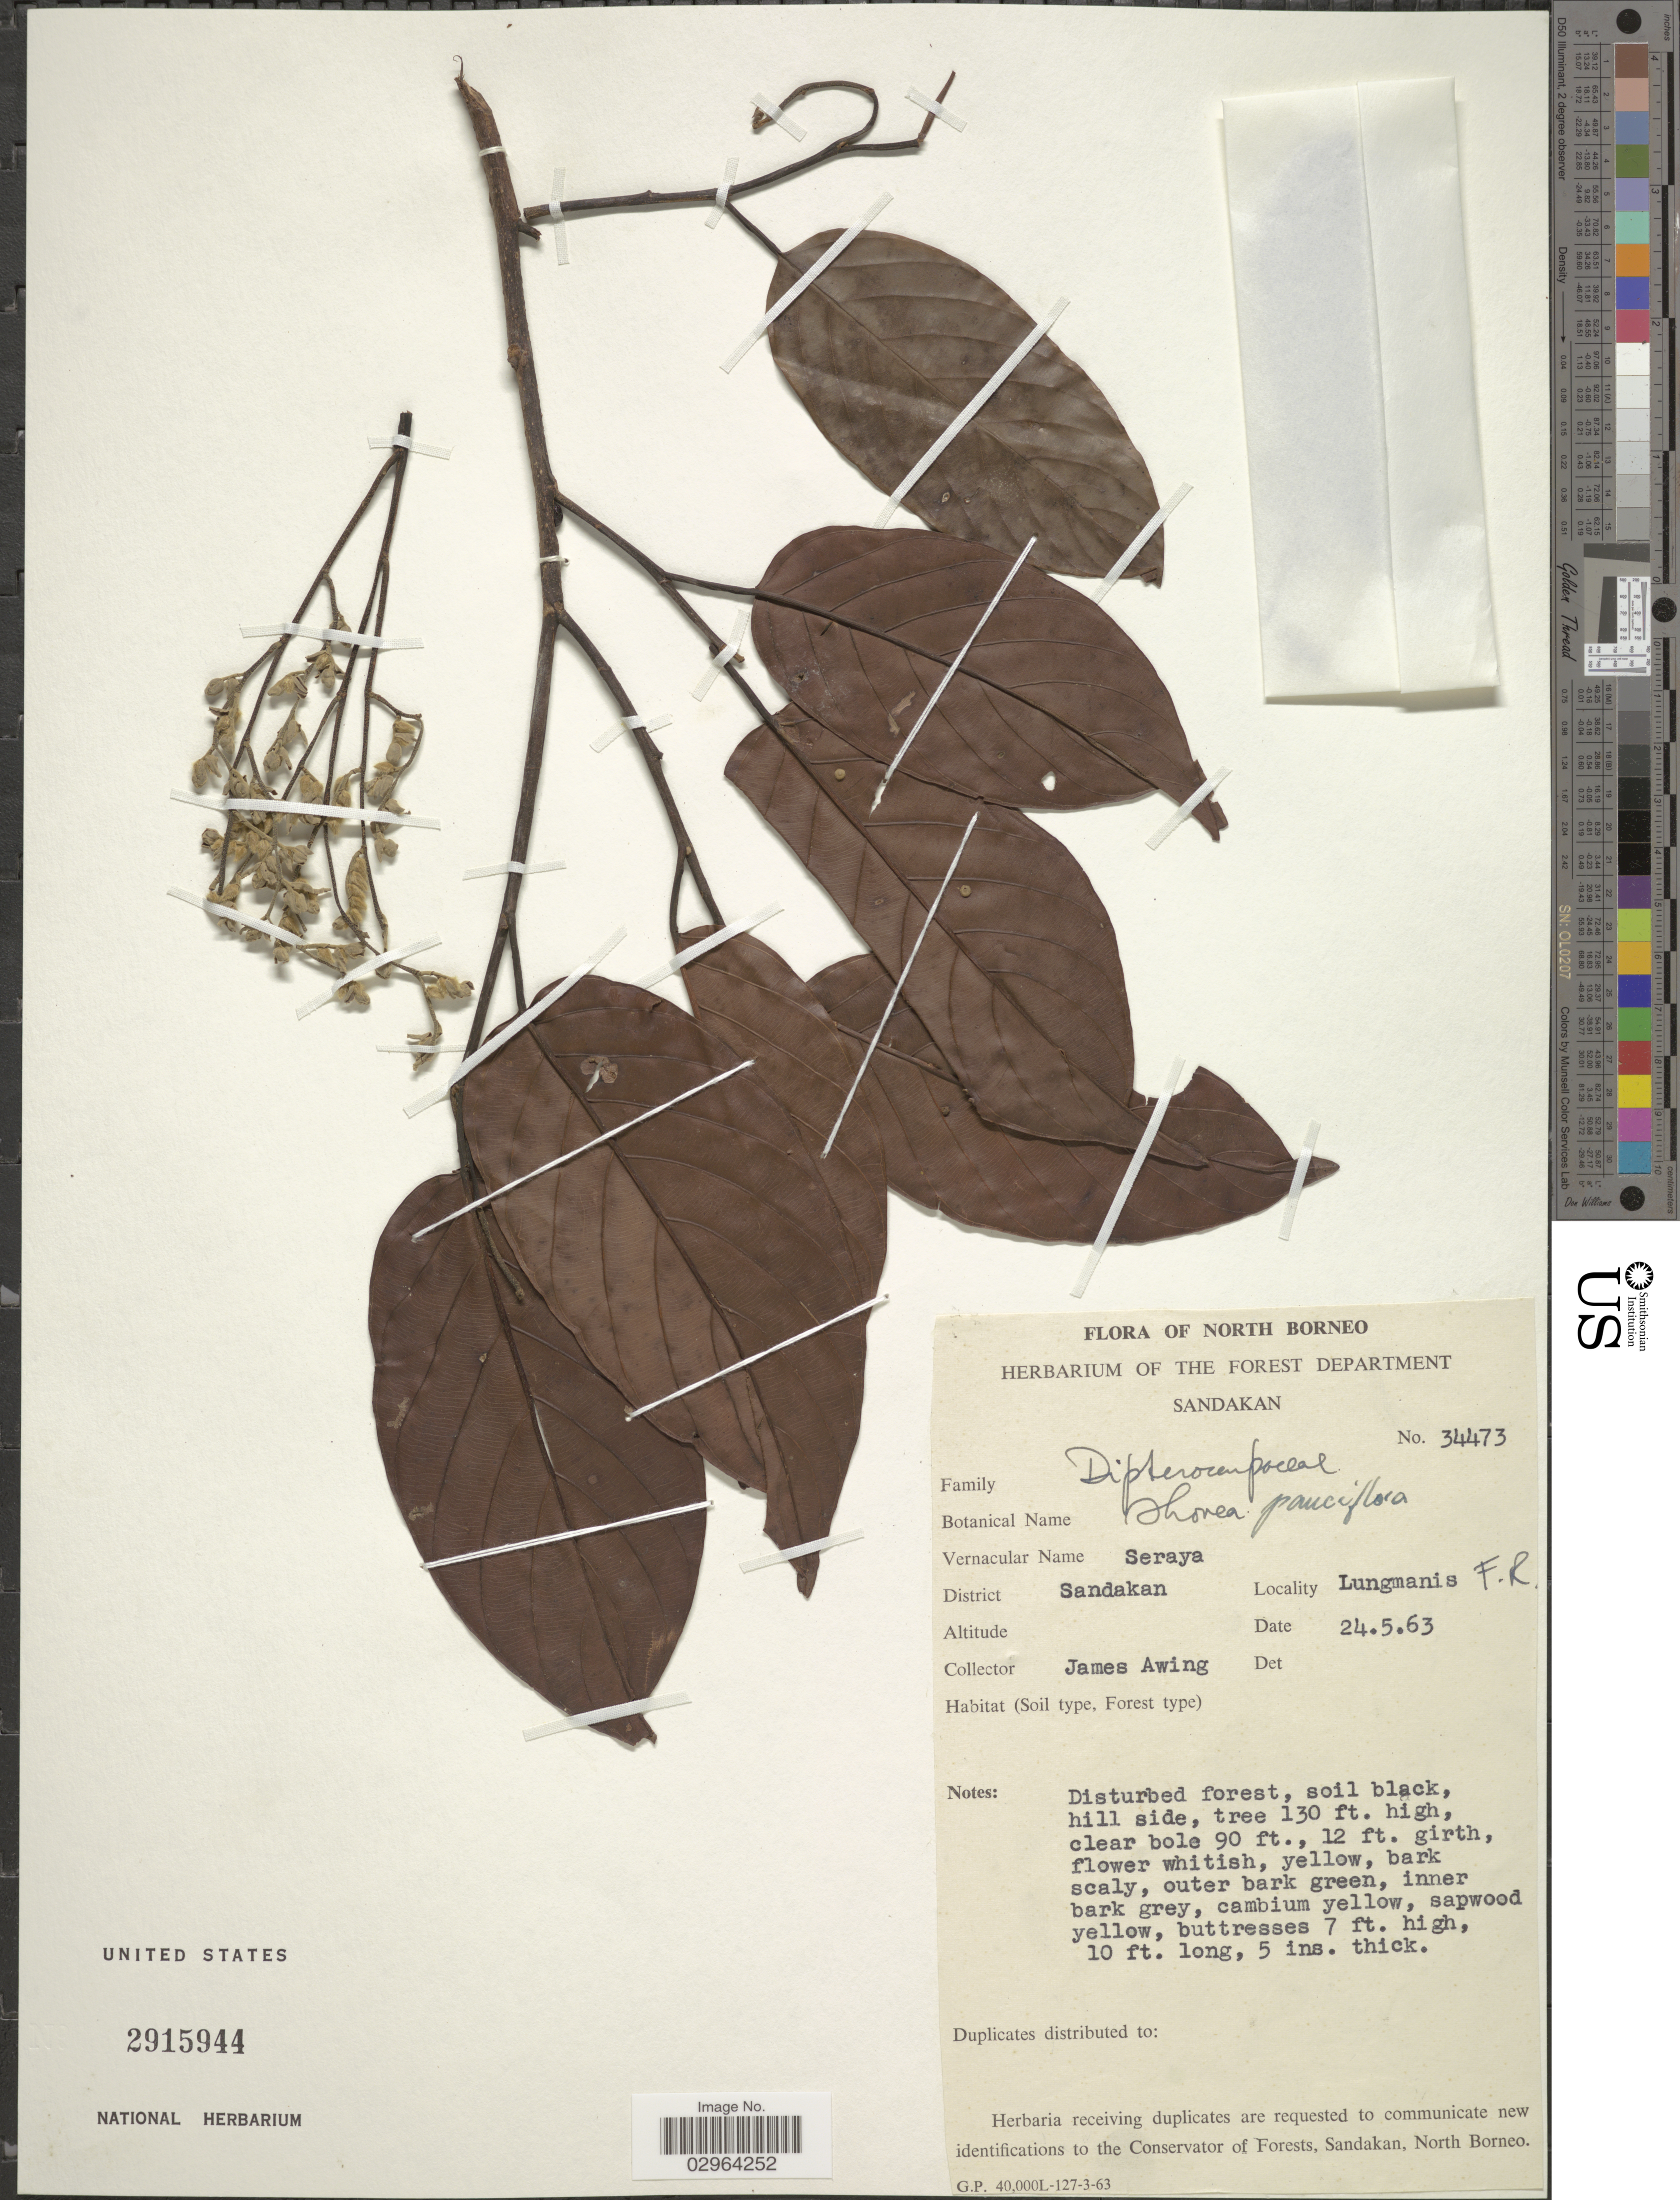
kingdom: Plantae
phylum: Tracheophyta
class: Magnoliopsida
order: Malvales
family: Dipterocarpaceae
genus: Rubroshorea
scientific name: Rubroshorea pauciflora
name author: (King) P.S. Ashton & J. Heck.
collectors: J. Awing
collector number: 34473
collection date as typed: Transcribed d/m/y: 24/5/63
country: Malaysia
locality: North Borneo. District Sandakan. Lungmanis F.R.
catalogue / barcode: US 2915944